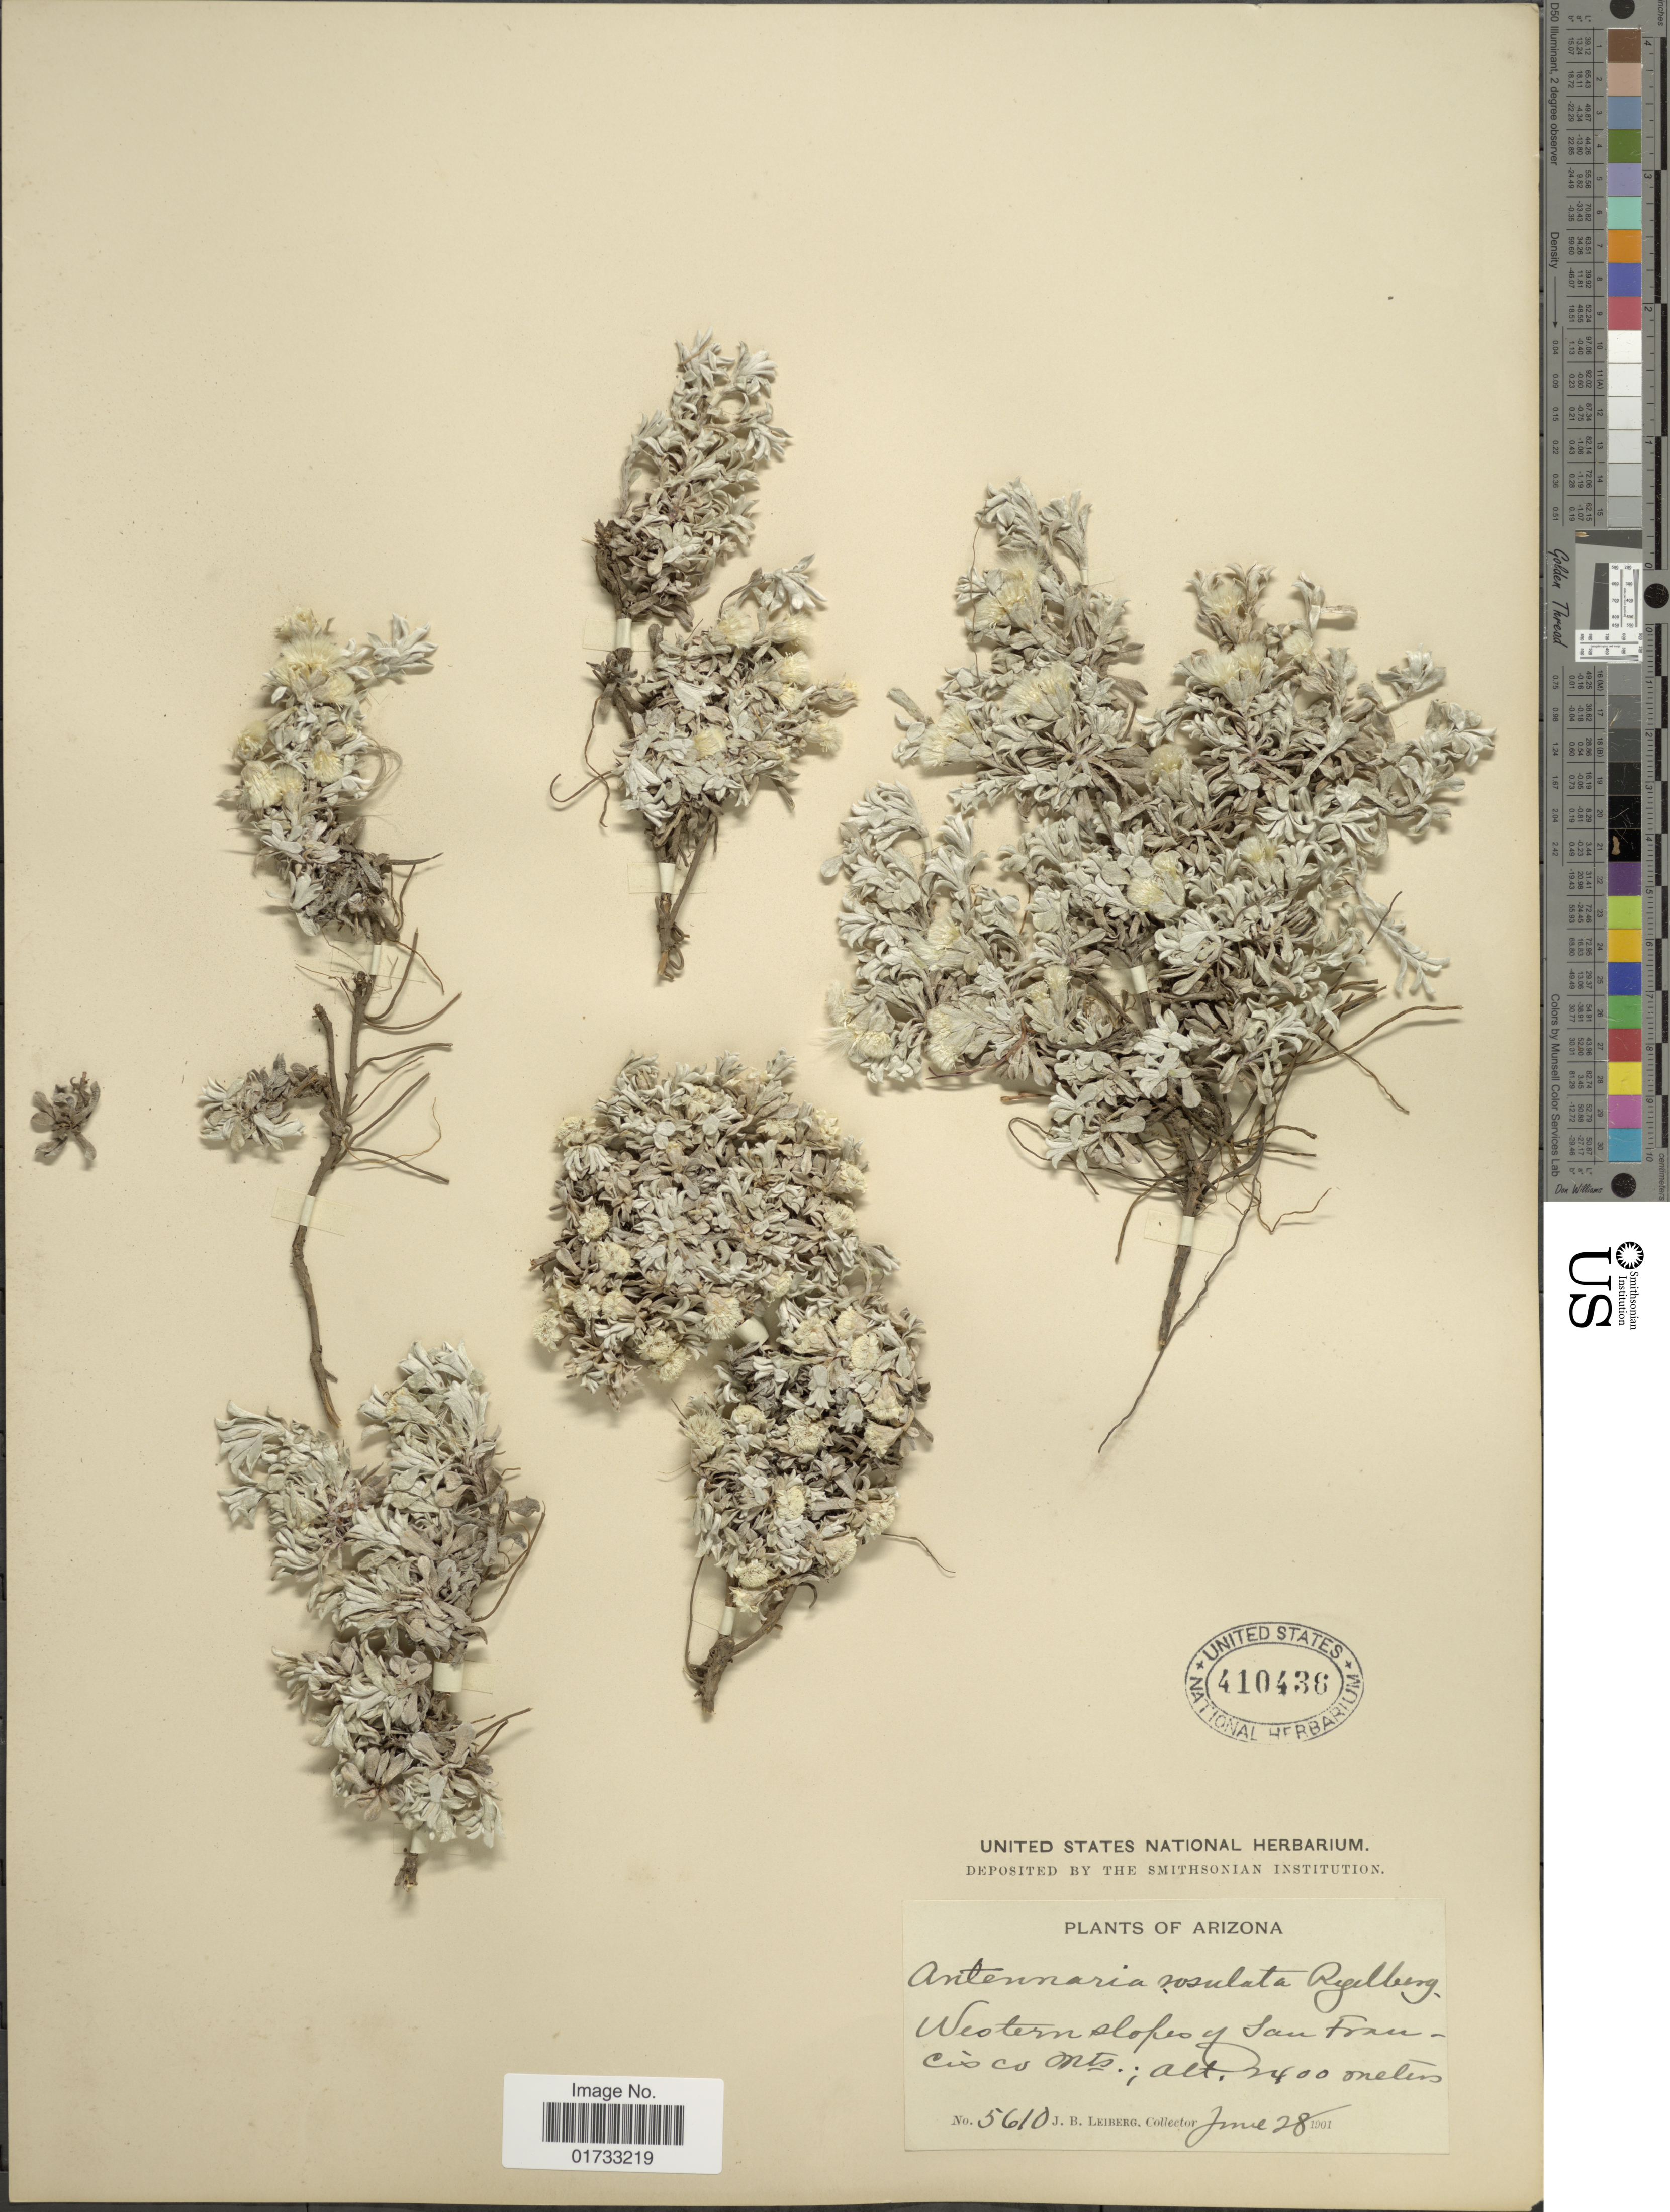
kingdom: Plantae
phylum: Tracheophyta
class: Magnoliopsida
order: Asterales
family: Asteraceae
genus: Antennaria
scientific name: Antennaria rosulata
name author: Rydb.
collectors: J. B. Leiberg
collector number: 5610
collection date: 1901-06-28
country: United States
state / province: Arizona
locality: Western slopes of San Francisco Nts.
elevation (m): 2400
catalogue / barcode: US 410436